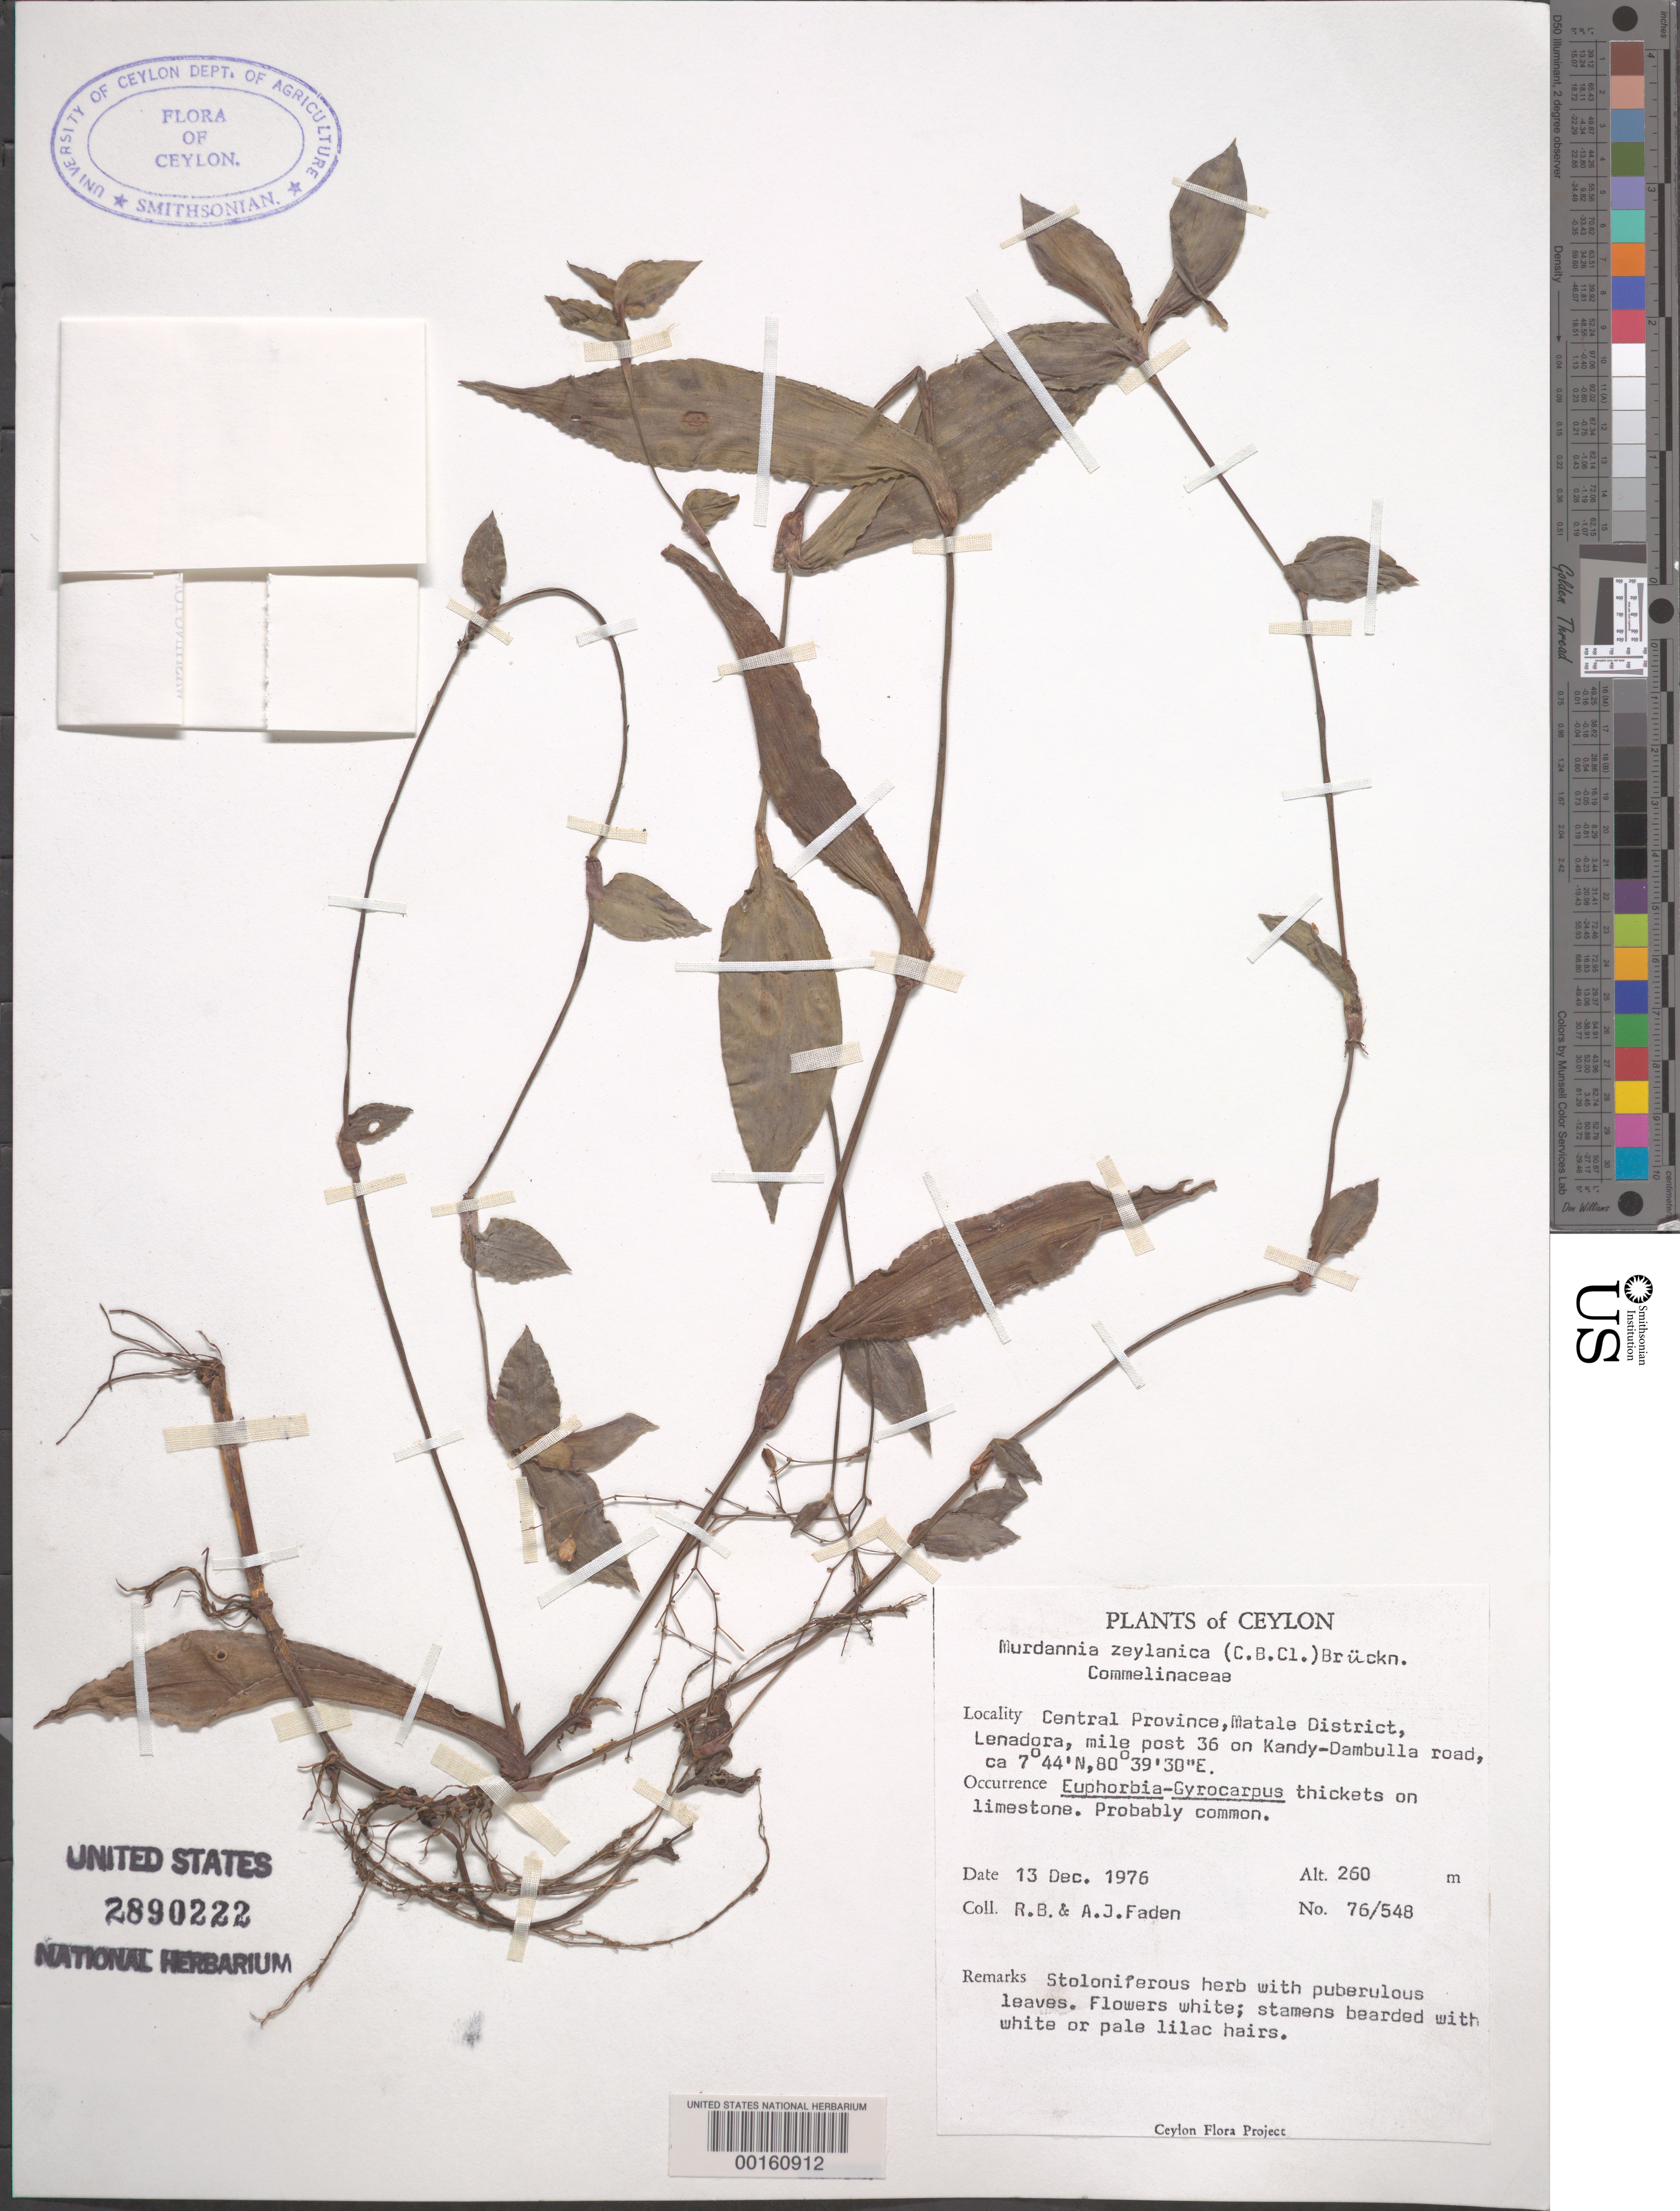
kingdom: Plantae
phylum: Tracheophyta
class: Liliopsida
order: Commelinales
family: Commelinaceae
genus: Murdannia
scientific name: Murdannia zeylanica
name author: (C.B. Clarke) G. Brückn.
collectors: R. B. Faden & A. J. Faden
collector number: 76/548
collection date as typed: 13 Dec 1976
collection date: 1976-12-13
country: Sri Lanka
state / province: Central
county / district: Matale Dist.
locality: Lenadora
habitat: Thickets on limestone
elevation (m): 260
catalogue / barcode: US 2890222